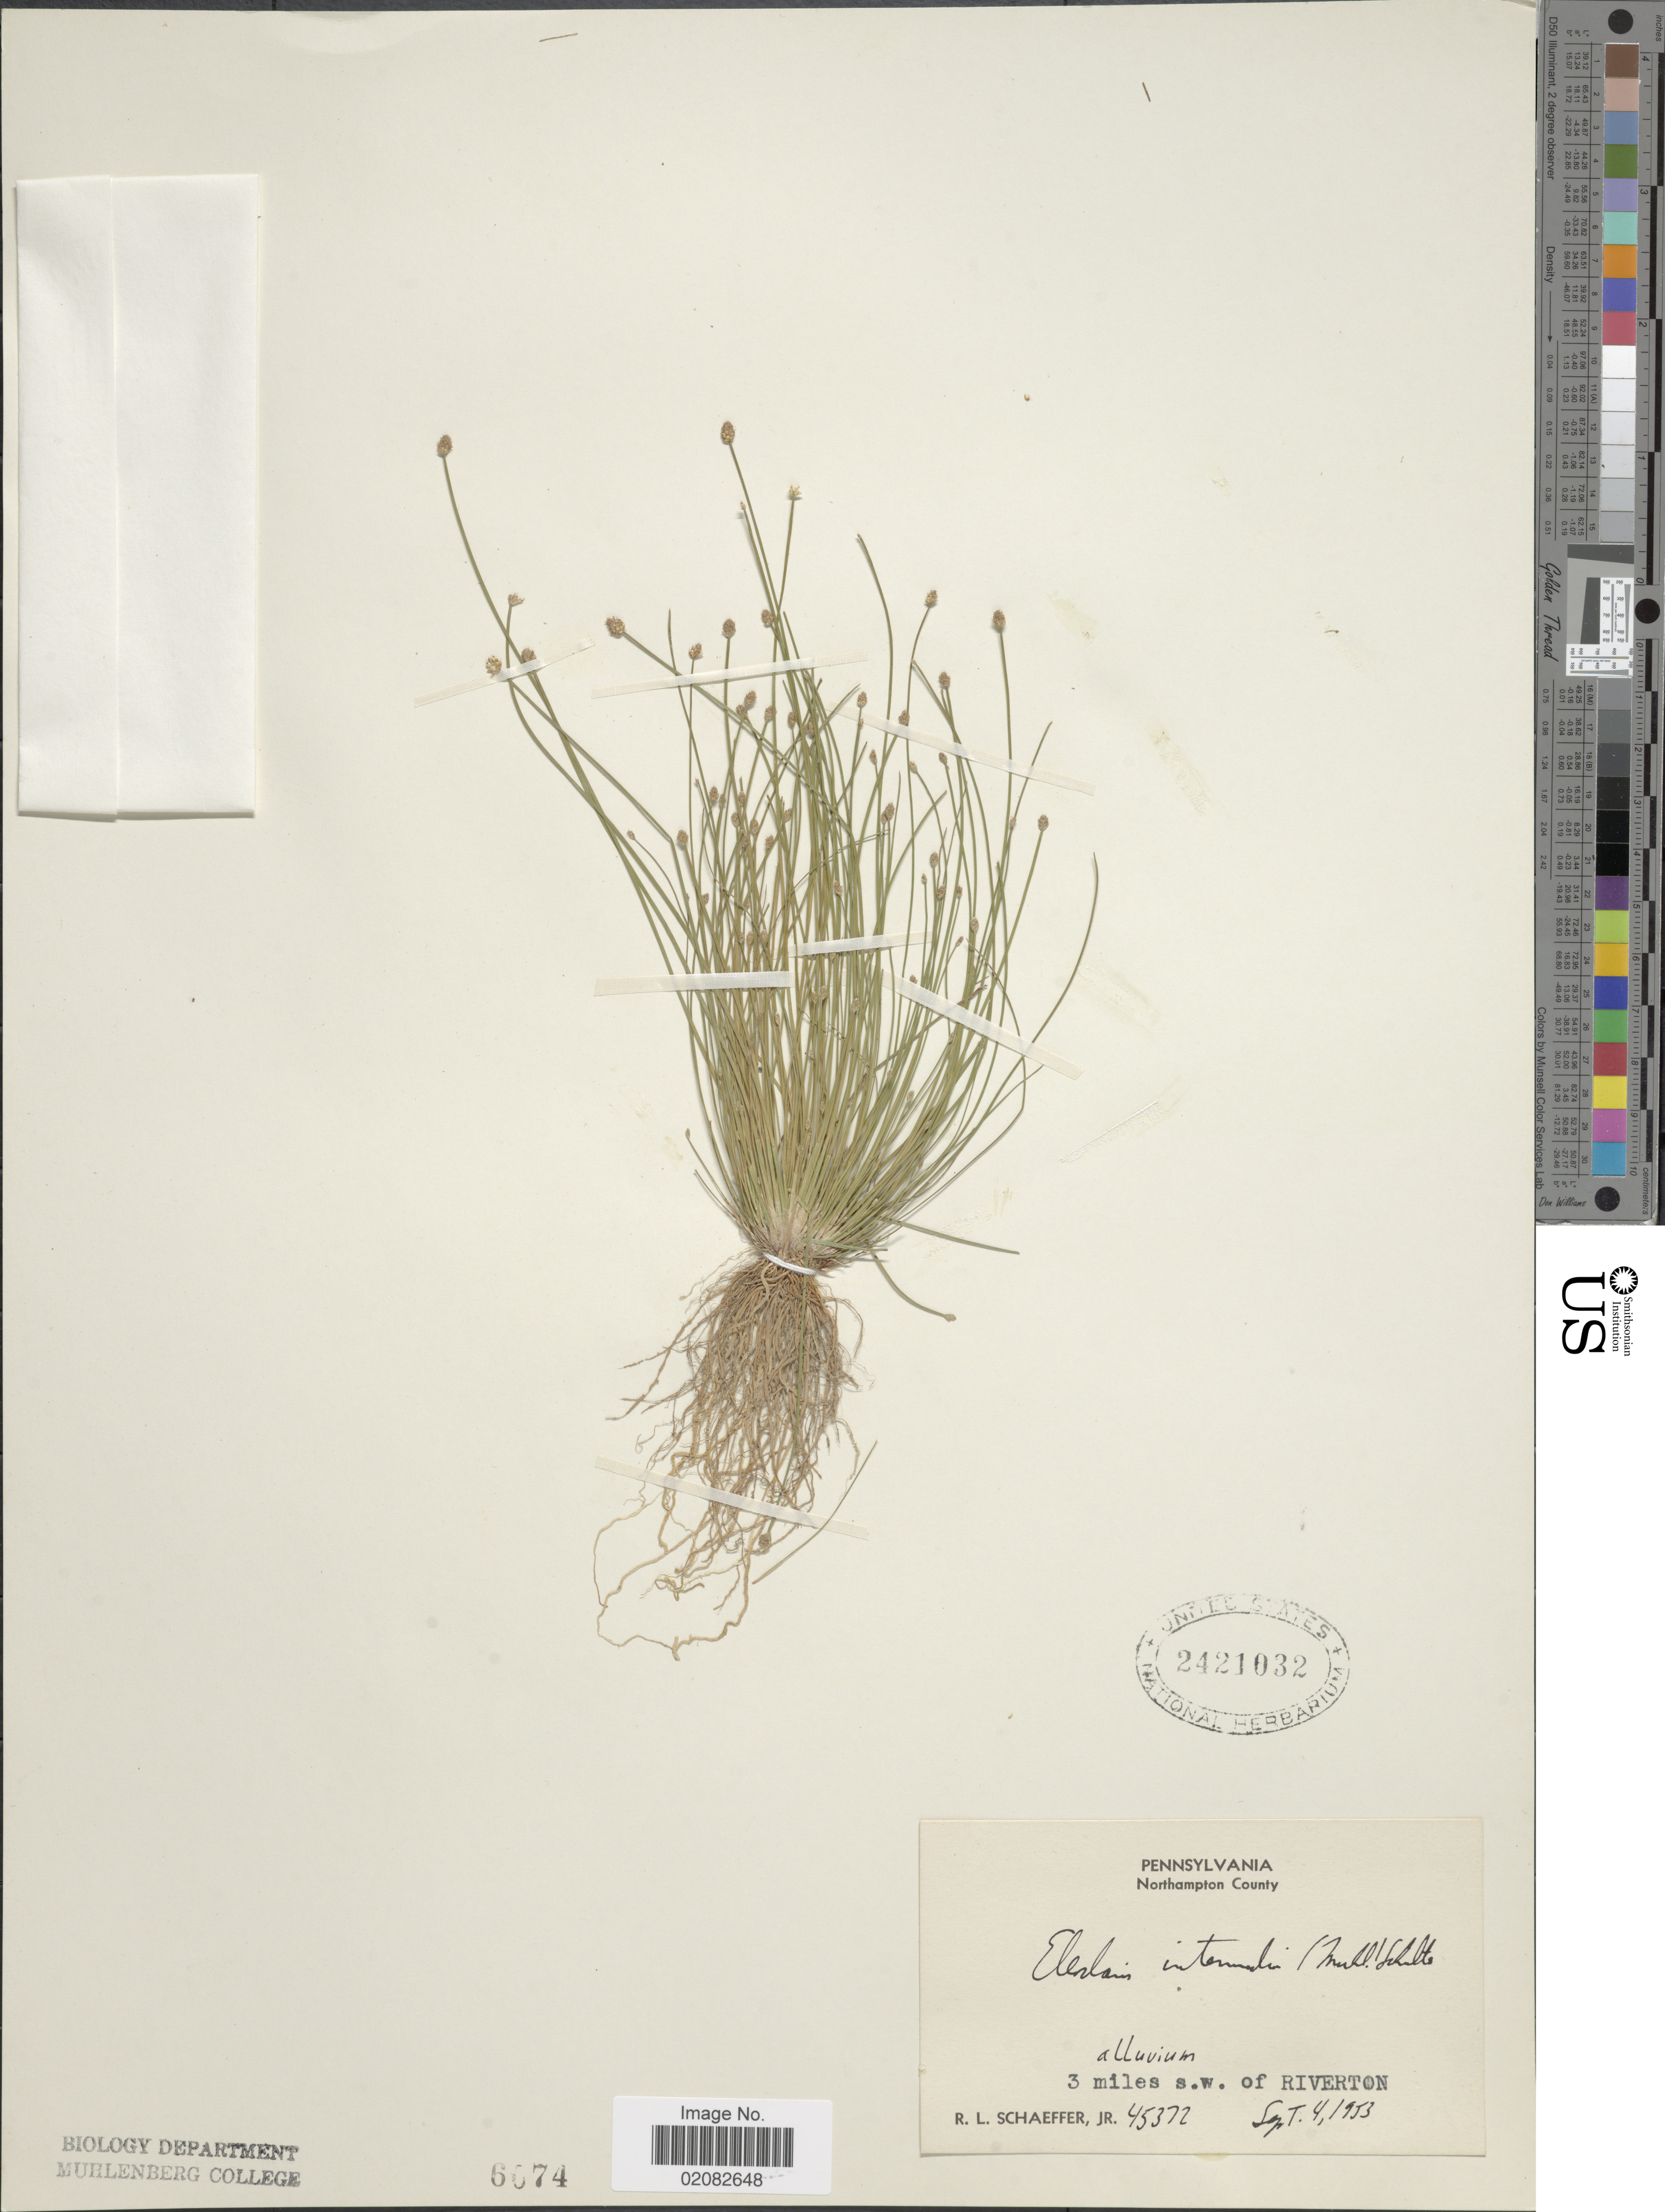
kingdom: Plantae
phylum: Tracheophyta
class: Liliopsida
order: Poales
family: Cyperaceae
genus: Eleocharis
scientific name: Eleocharis intermedia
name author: Schult.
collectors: R. L. Schaeffer Jr.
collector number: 45372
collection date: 1953-09-04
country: United States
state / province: Pennsylvania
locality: Northampton County, 3 miles s.w. of Riverton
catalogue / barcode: US 2421032